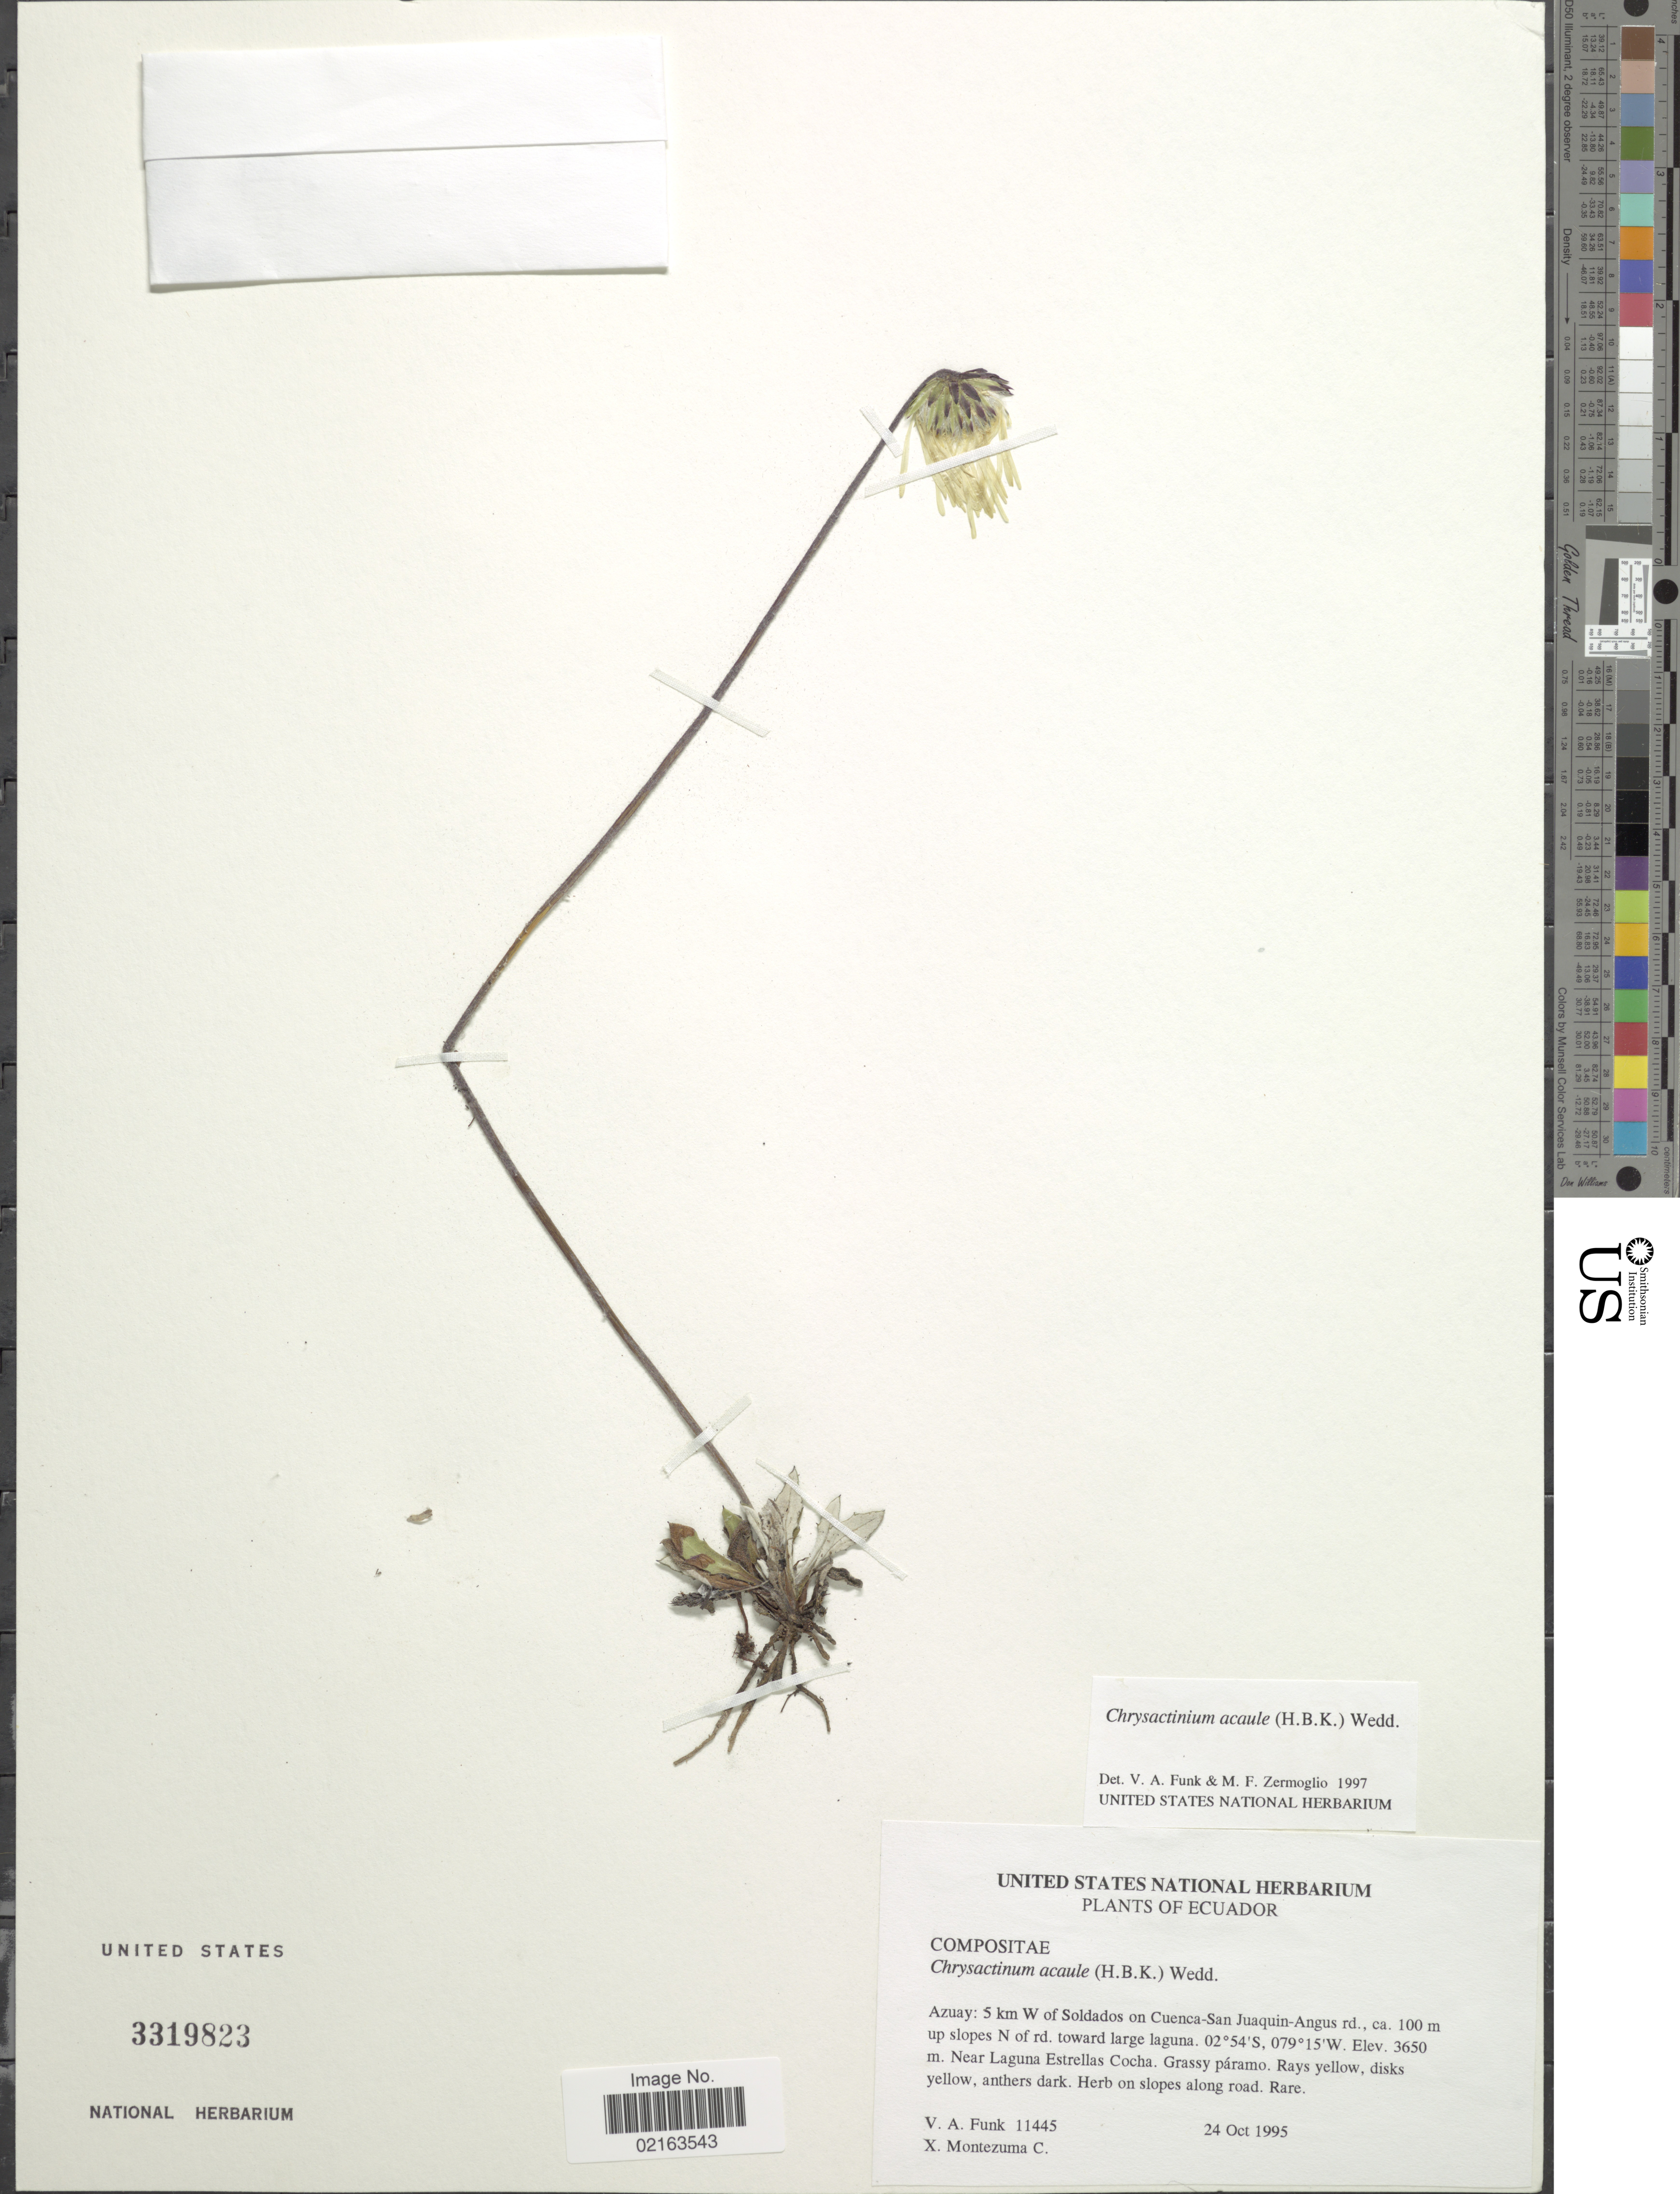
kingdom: Plantae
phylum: Tracheophyta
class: Magnoliopsida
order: Asterales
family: Asteraceae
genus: Chrysactinium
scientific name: Chrysactinium acaule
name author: (Kunth) Wedd.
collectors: V. Funk & X. Montezuma C.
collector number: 11445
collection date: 1995-10-24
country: Ecuador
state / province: Azuay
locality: Azuay: 5 km W of Soldados on Cuenca-San Juaquin-Angus rd., ca. 100 m up slopes N of rd. toward large laguna. Near Laguna Estrellas Cocha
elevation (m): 3650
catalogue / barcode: US 3319823